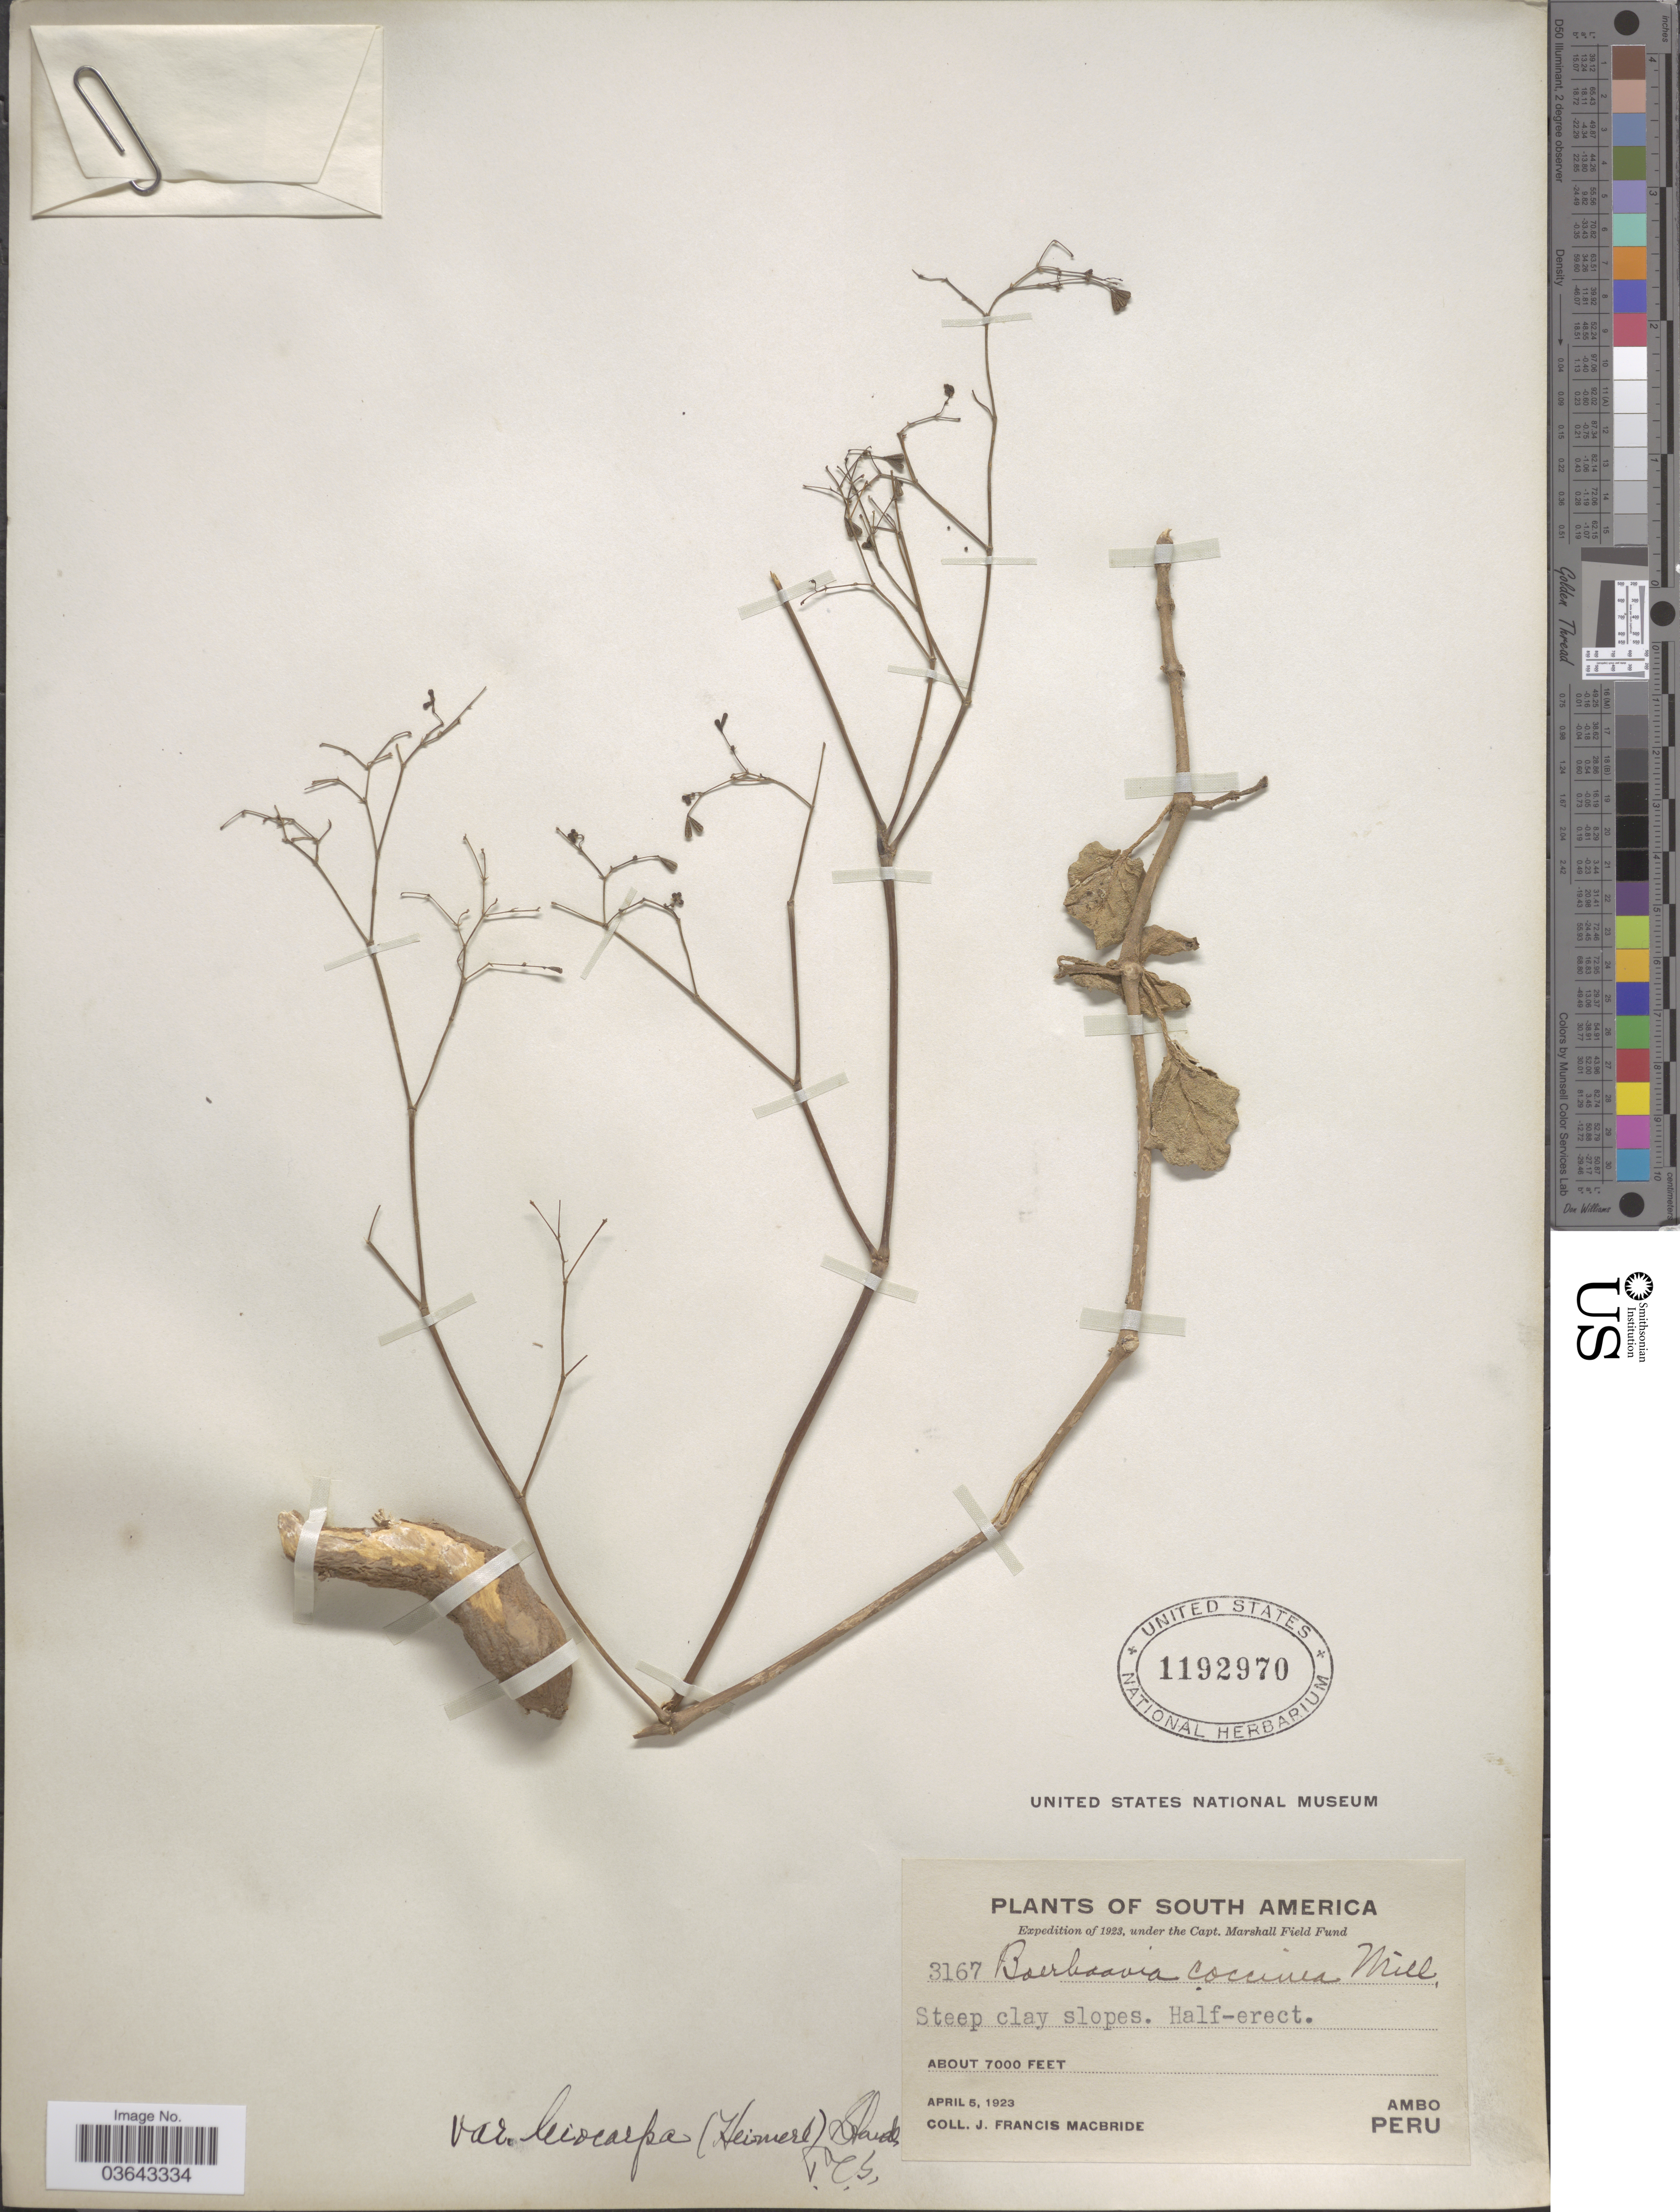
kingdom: Plantae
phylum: Tracheophyta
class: Magnoliopsida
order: Caryophyllales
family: Nyctaginaceae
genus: Boerhavia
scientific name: Boerhavia diffusa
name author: L.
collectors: J. F. Macbride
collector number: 3167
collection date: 1923-04-05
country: Peru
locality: Ambo.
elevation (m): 2134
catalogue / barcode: US 1192970